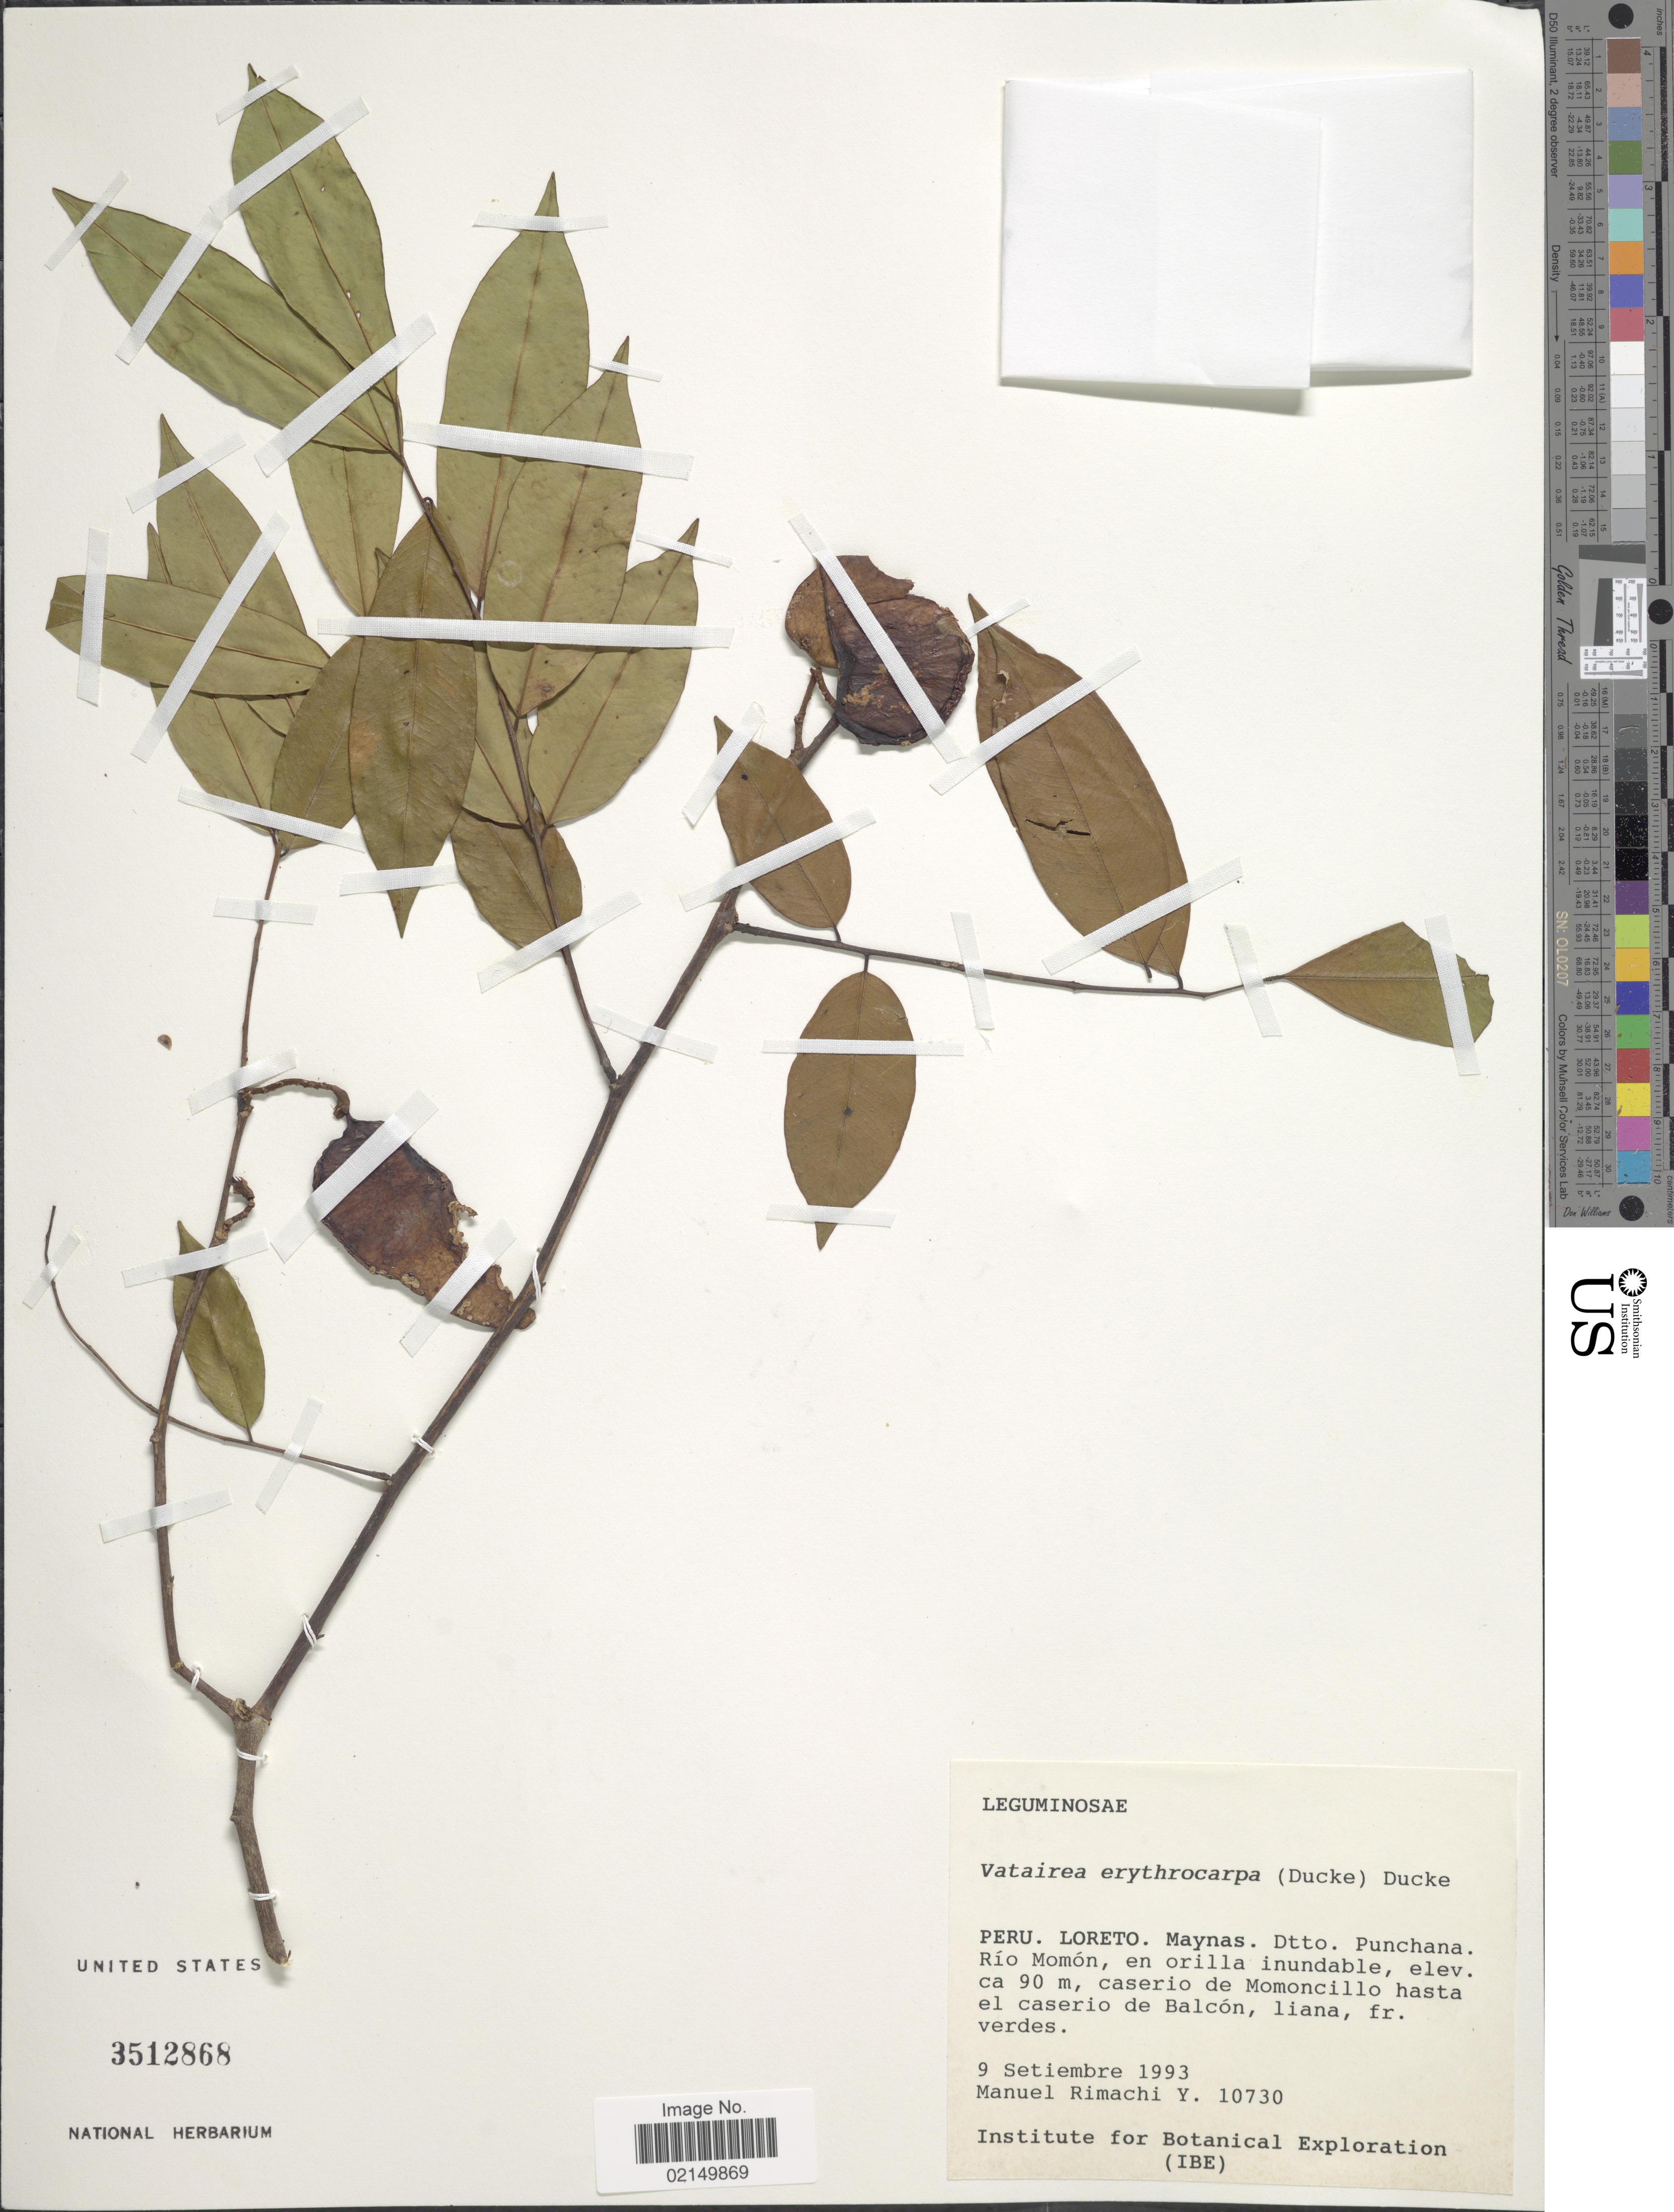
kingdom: Plantae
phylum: Tracheophyta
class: Magnoliopsida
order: Fabales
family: Fabaceae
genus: Vatairea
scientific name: Vatairea erythrocarpa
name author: (Ducke) Ducke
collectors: M. Rimachi Y.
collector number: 10730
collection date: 1993-09-09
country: Peru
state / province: Loreto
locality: Maynas. Dtto Punchana. Río Momón, en orilla inundable, ca 90 m, caserio de Momoncillo hasta el caserio de Balcón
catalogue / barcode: US 3512868